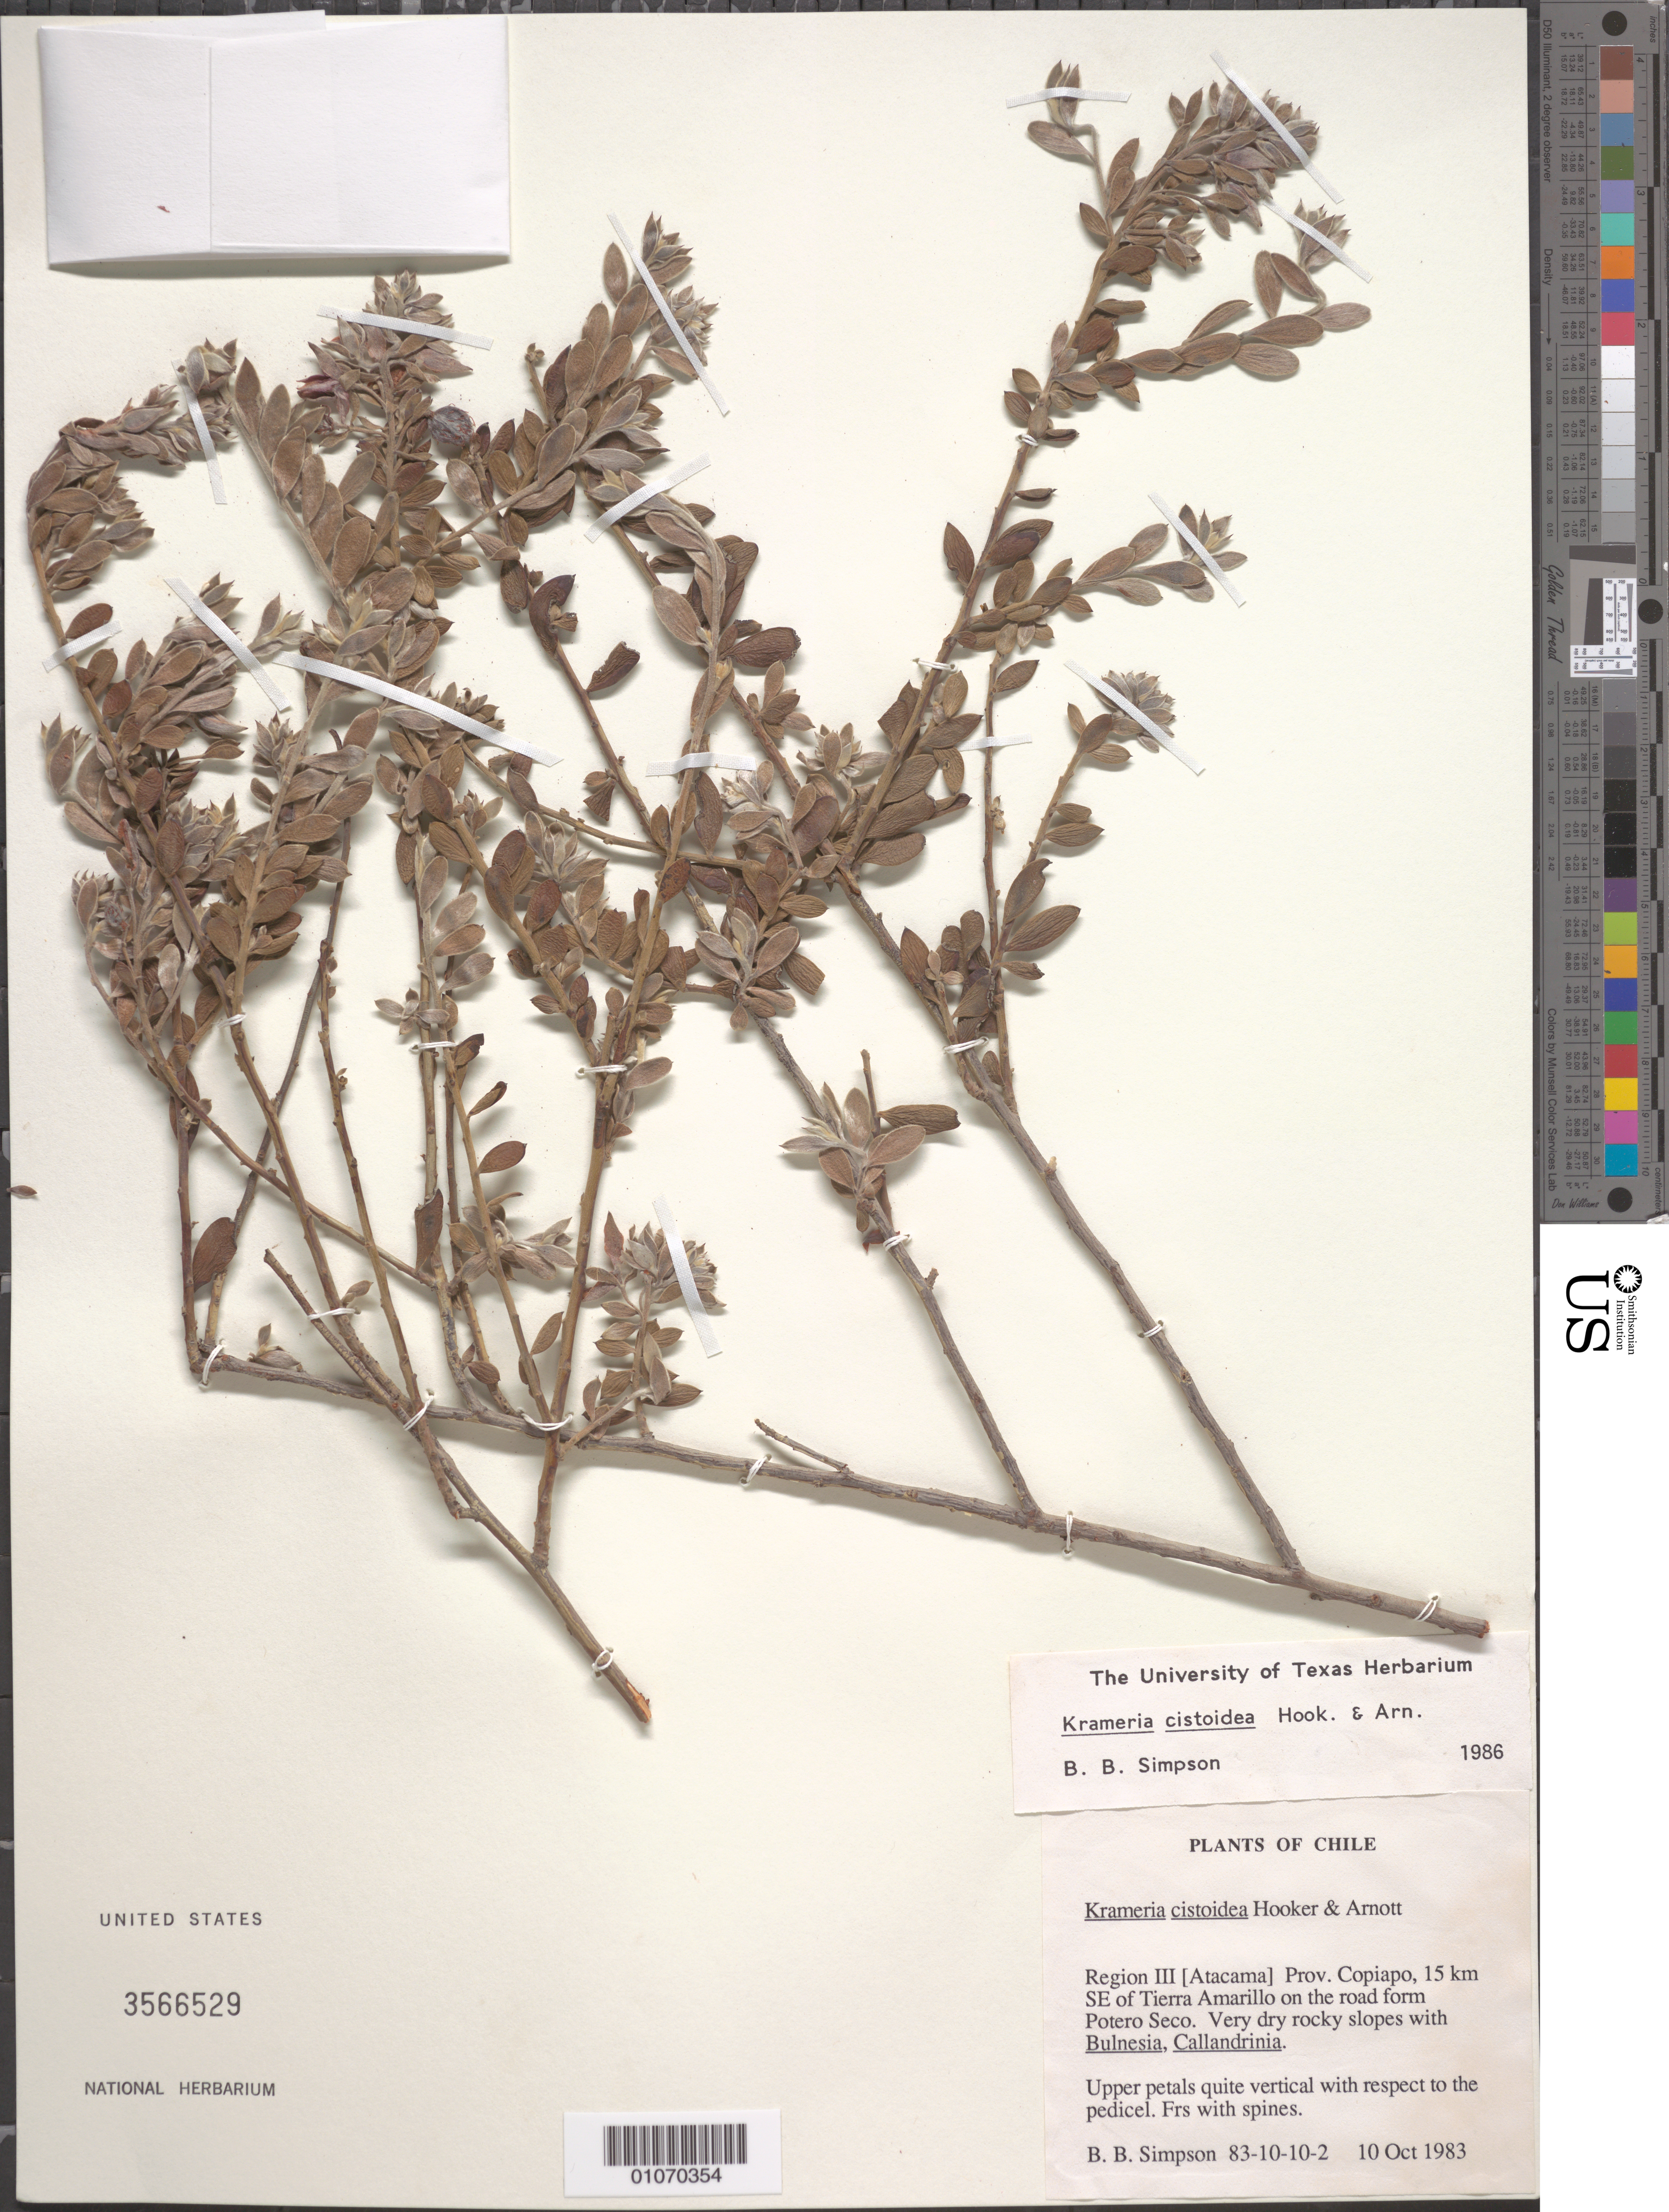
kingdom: Plantae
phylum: Tracheophyta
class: Magnoliopsida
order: Zygophyllales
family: Krameriaceae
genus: Krameria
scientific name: Krameria cistoidea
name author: Hook. & Arn.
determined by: Simpson, B. B., (TEX), University of Texas at Austin (UNITED STATES)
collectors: B. B. Simpson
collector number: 83-10-10-2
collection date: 1983-10-10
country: Chile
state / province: Atacama (III)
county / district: Copiapó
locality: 15 km SE of Tierra Amarillo on the road from Potero Seco.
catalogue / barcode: US 3566529